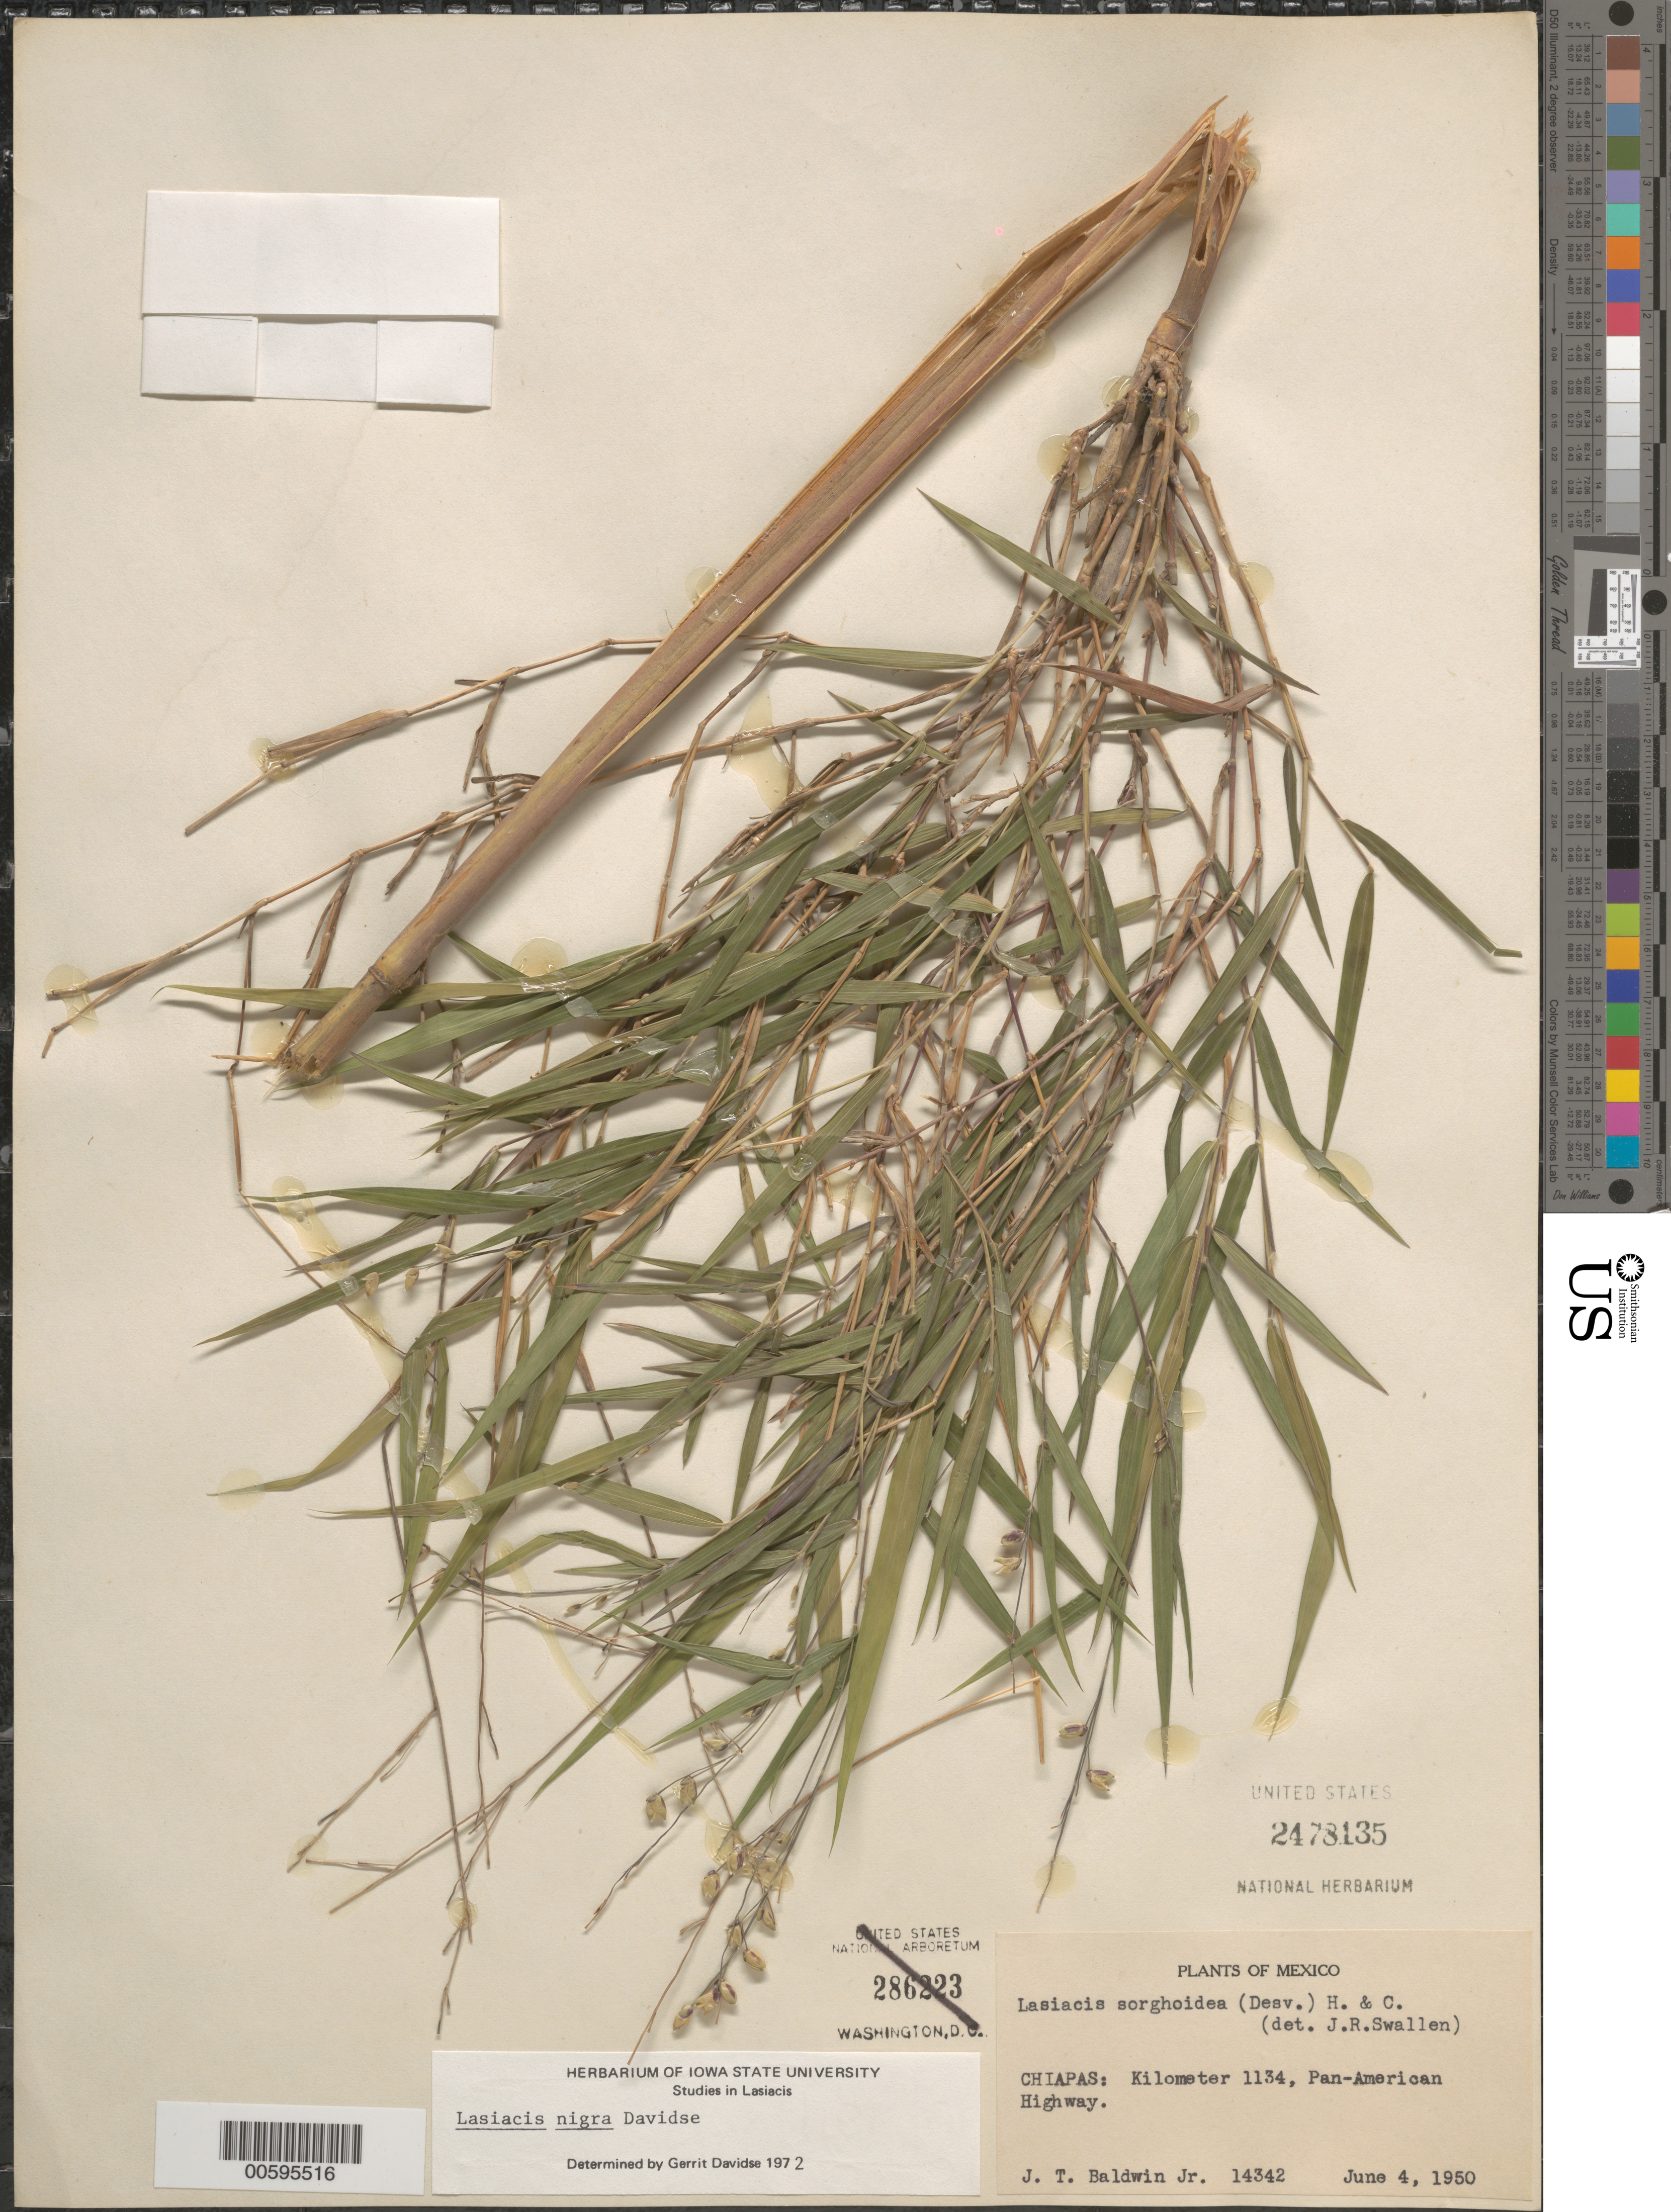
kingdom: Plantae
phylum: Tracheophyta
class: Liliopsida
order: Poales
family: Poaceae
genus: Lasiacis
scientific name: Lasiacis nigra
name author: Davidse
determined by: Davidse, Gerrit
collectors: J. T. Baldwin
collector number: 14342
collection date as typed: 4 Jun 1950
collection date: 1950-06-04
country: Mexico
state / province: Chiapas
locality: Km 1134, Pan-American Hwy.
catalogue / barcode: US 2478135